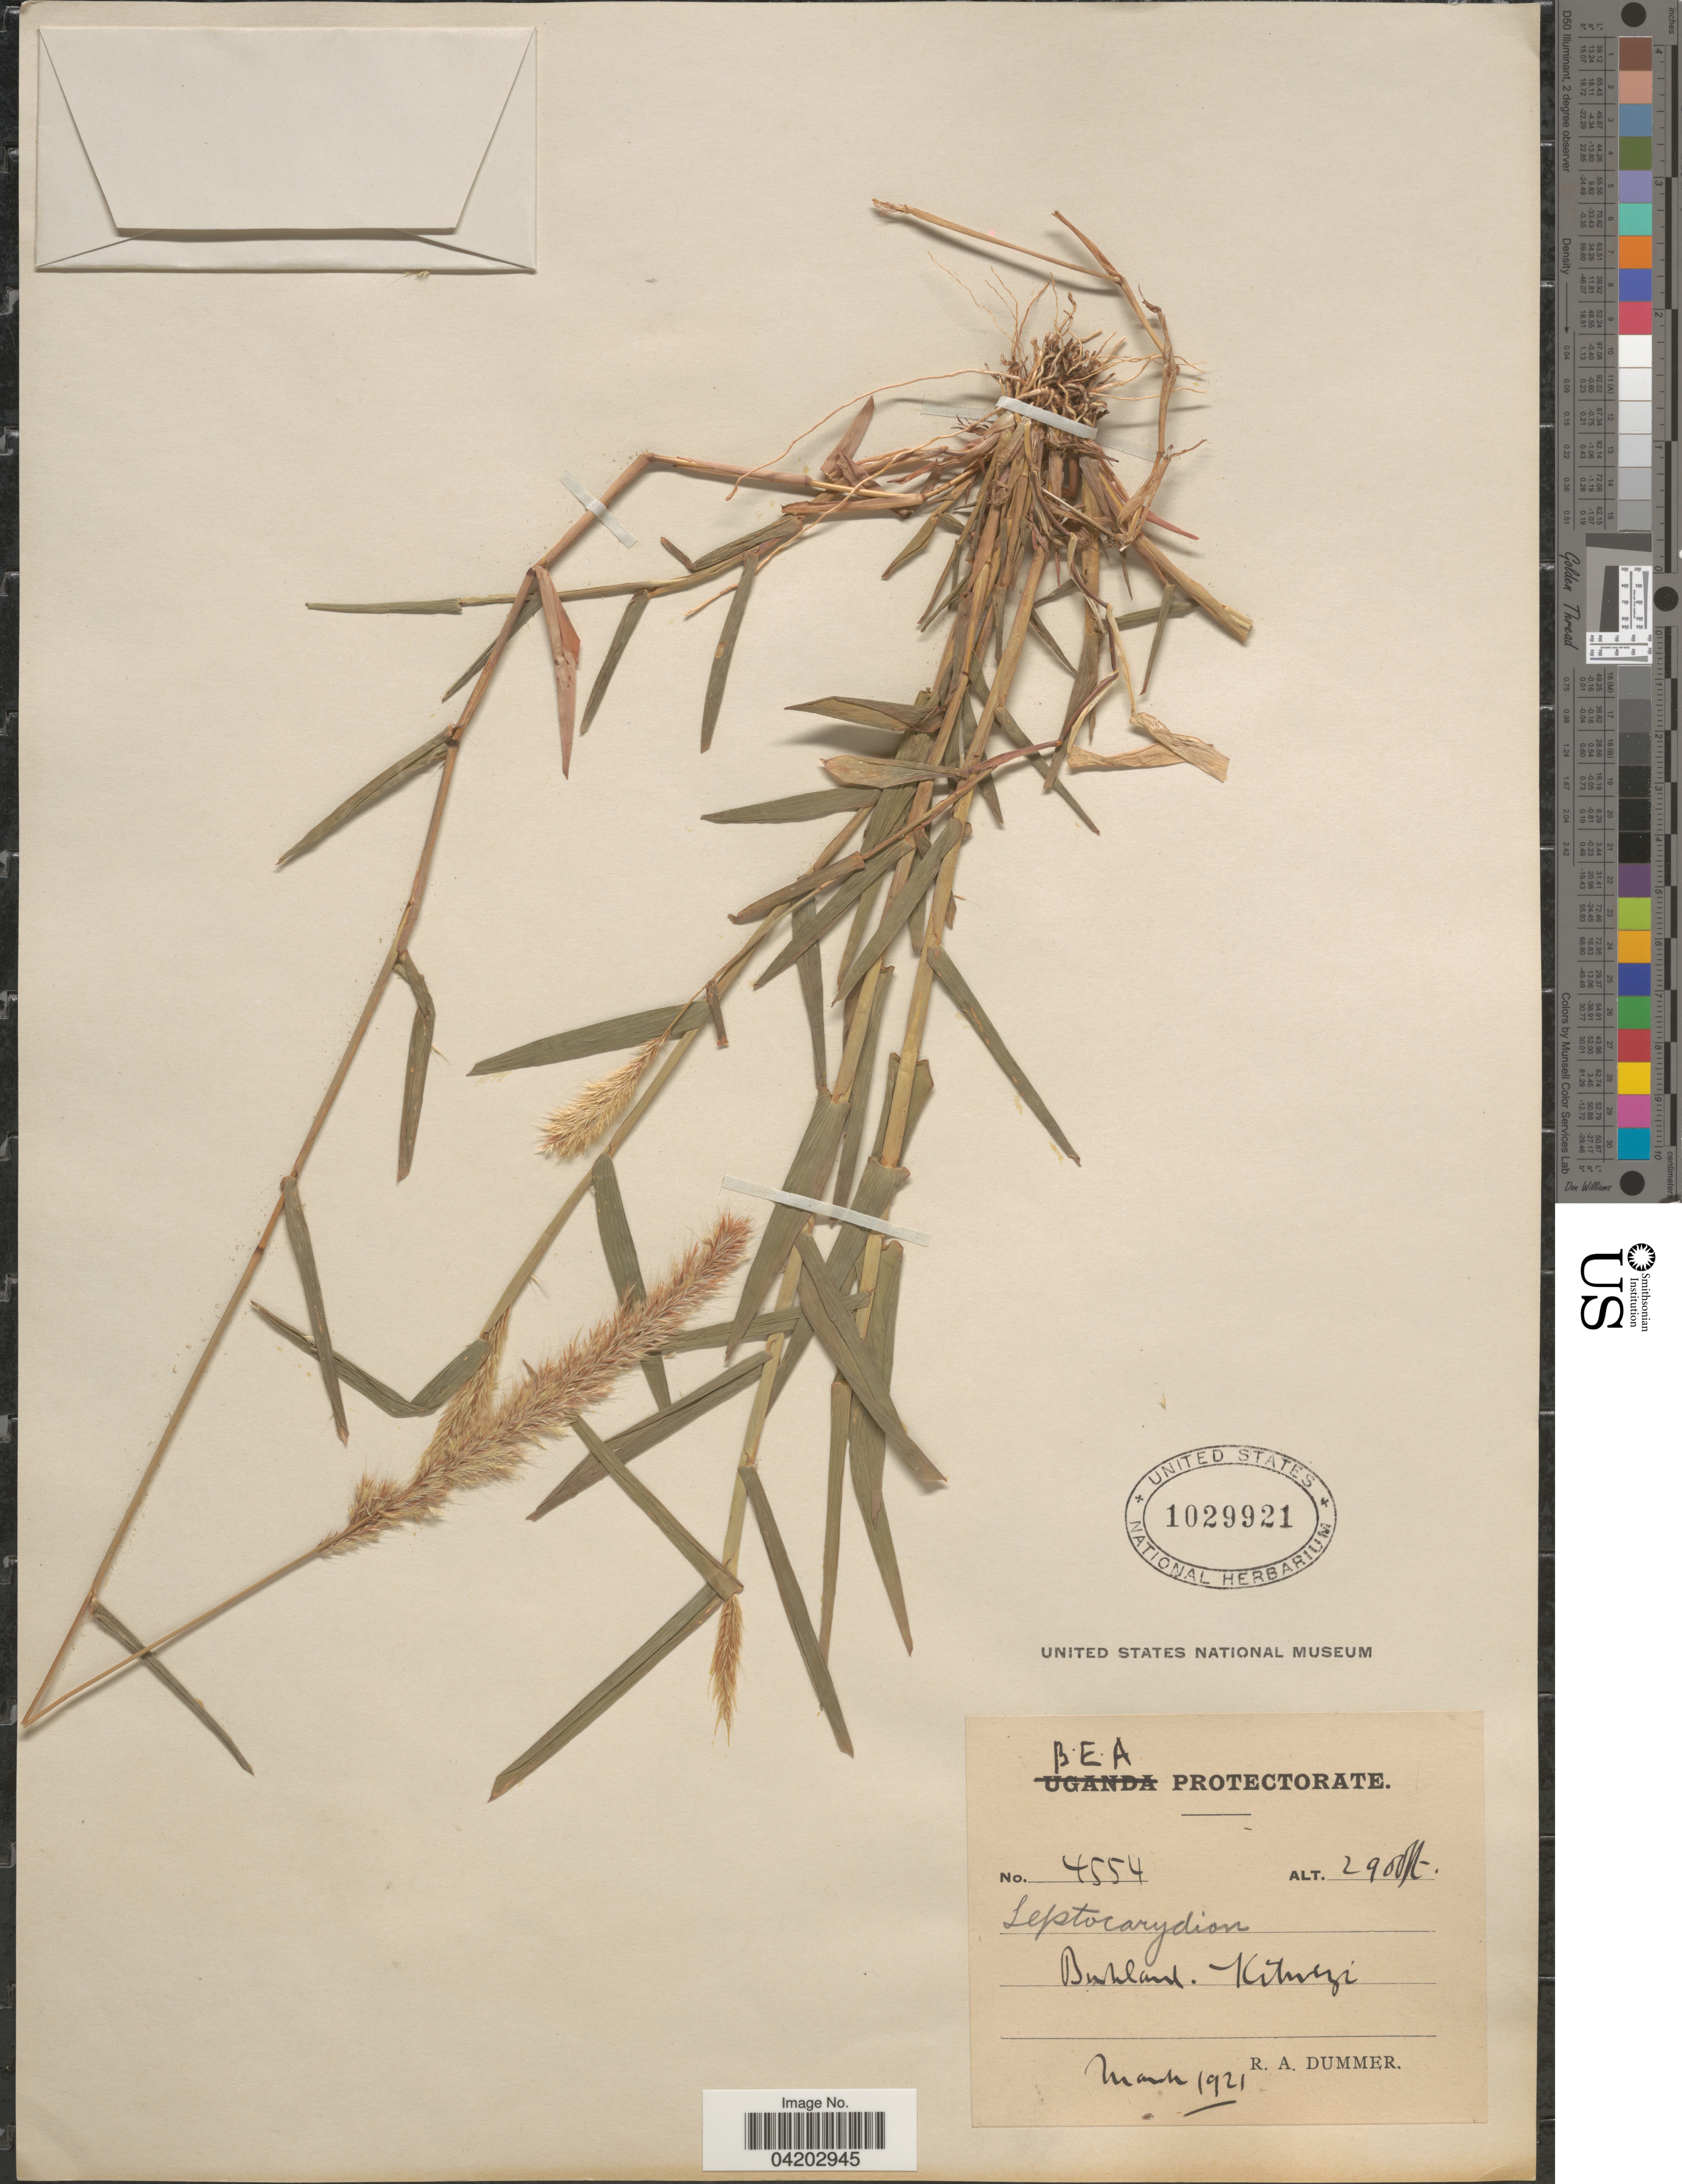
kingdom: Plantae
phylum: Tracheophyta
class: Liliopsida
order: Poales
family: Poaceae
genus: Leptocarydion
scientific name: Leptocarydion vulpiastrum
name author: (De Not.) Stapf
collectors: R. Dümmer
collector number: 4554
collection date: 1921-03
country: Kenya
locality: B.E.A. Protectorate. Bushland. Kibwezi.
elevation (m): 884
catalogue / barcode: US 1029921